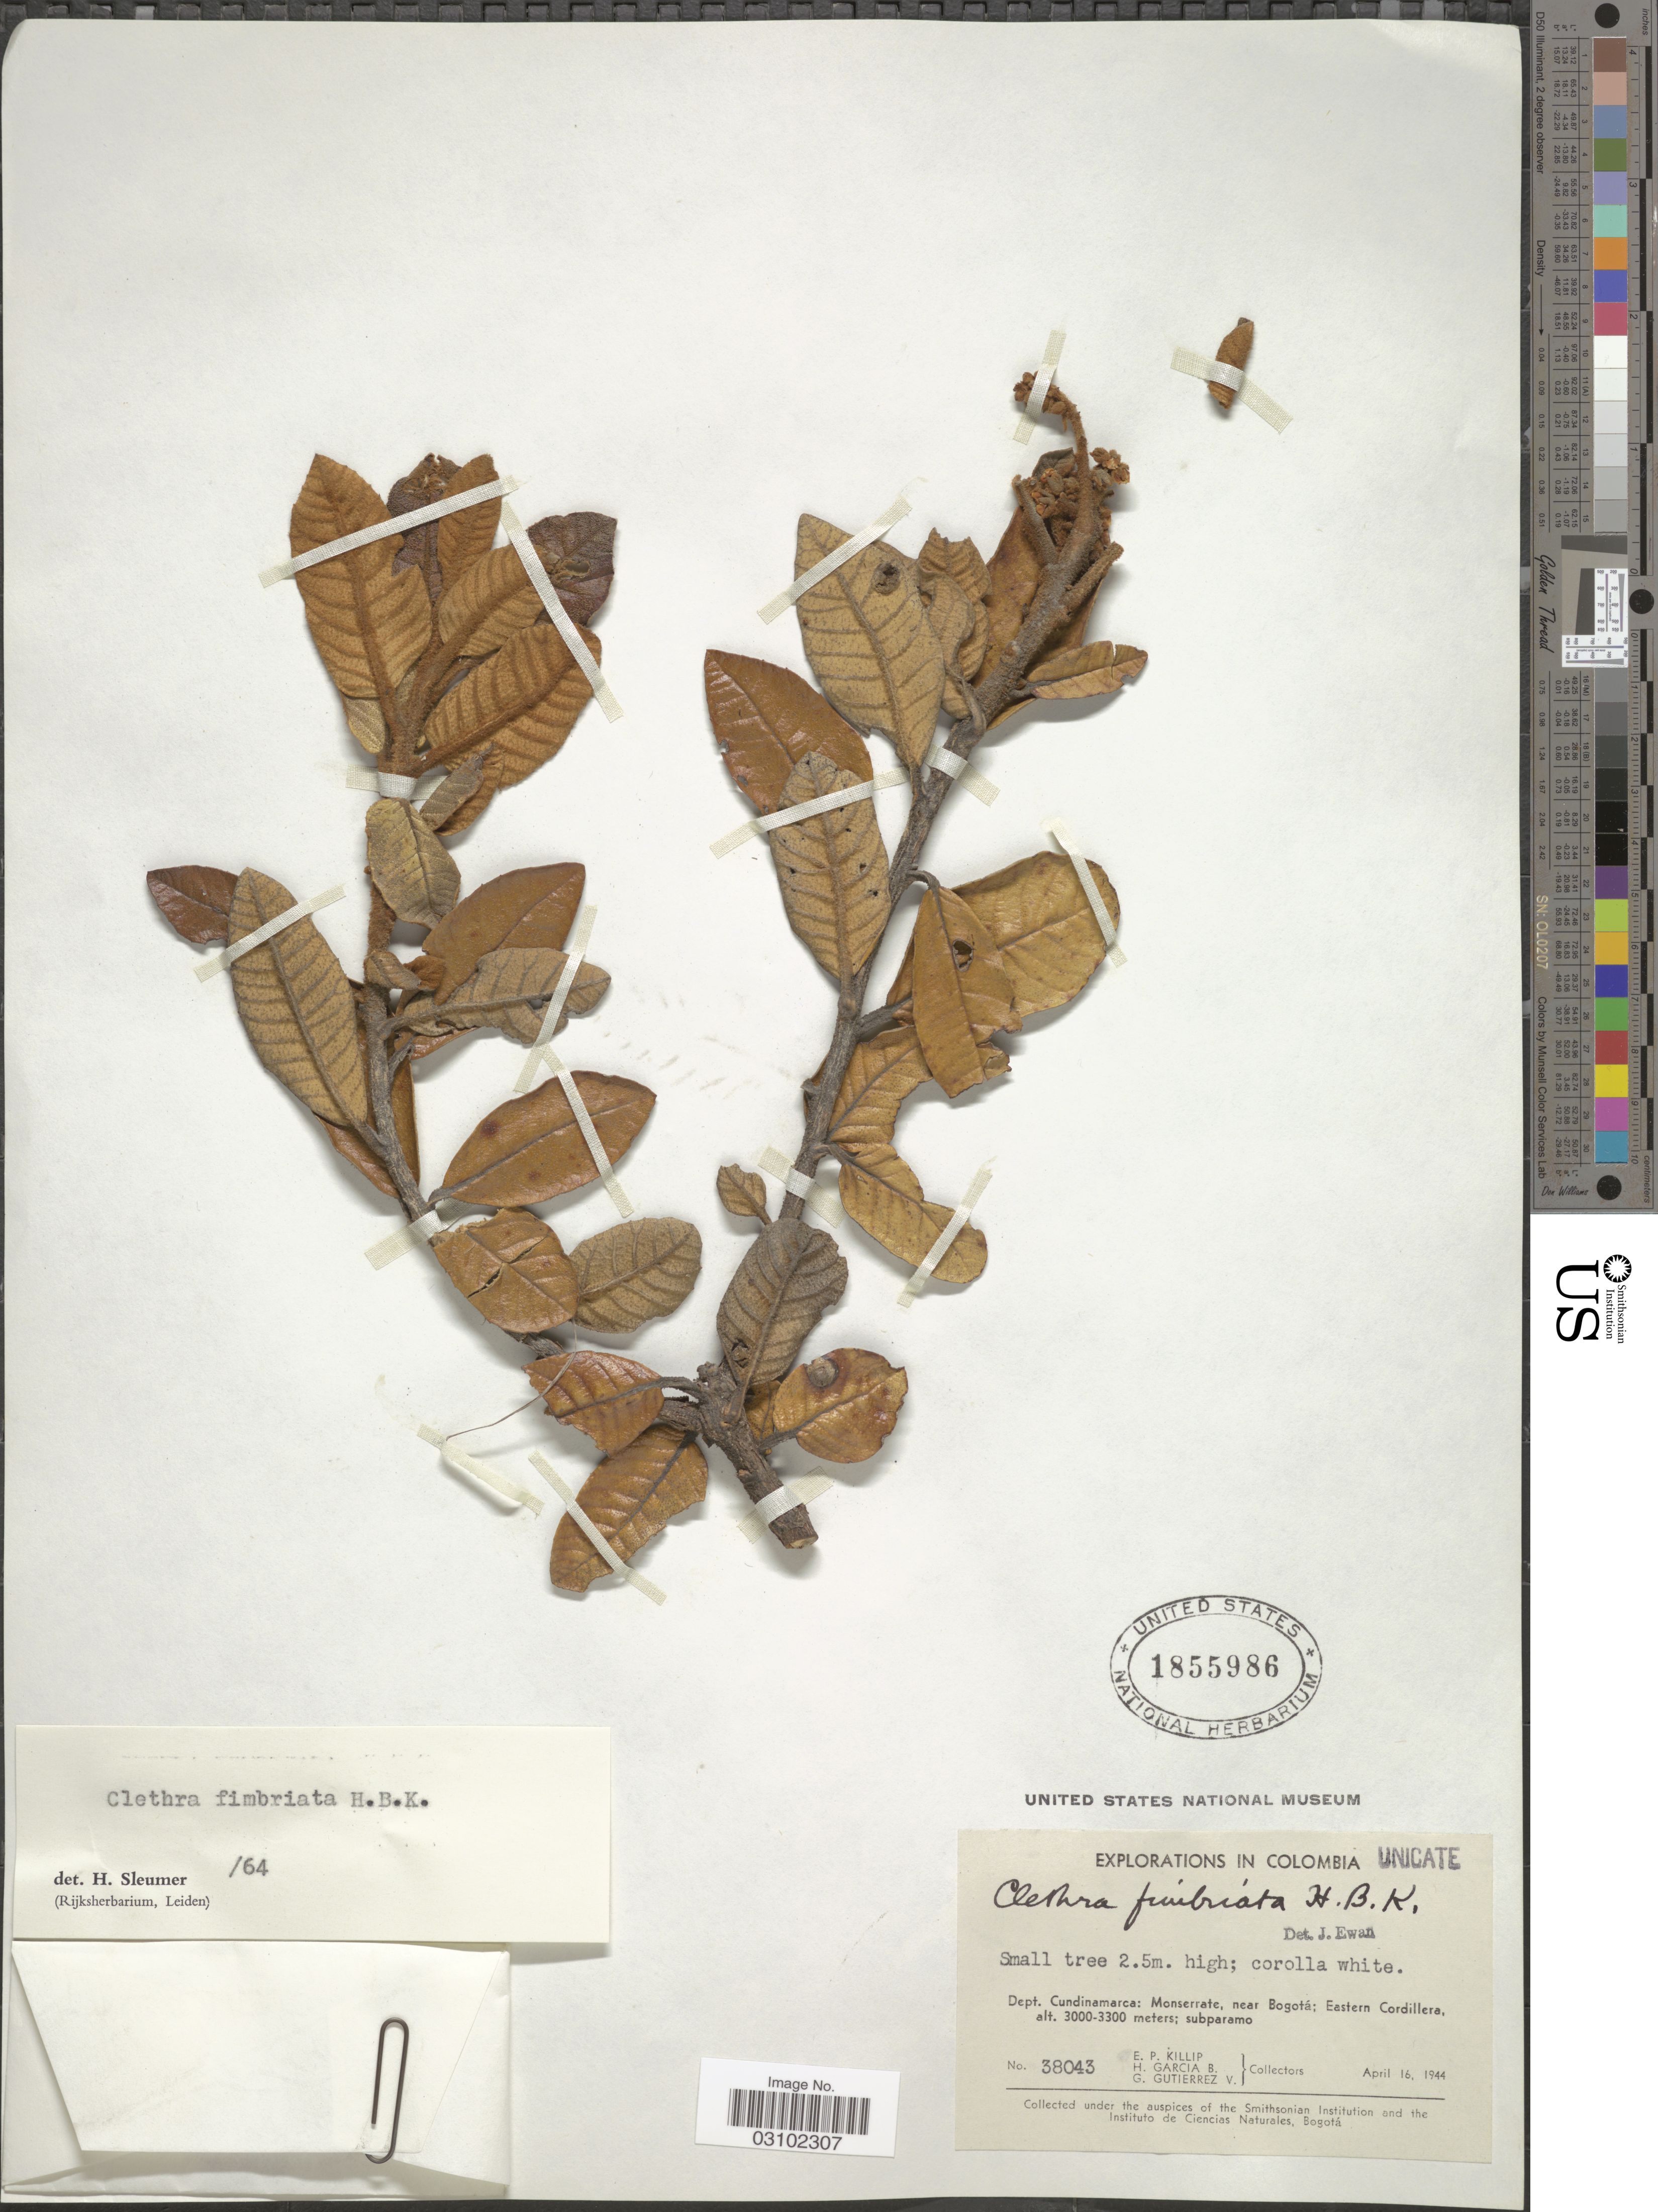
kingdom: Plantae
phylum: Tracheophyta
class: Magnoliopsida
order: Ericales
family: Clethraceae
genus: Clethra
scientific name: Clethra fimbriata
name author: Kunth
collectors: E. P. Killip, H. García B. & G. Gutiérrez V.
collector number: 38043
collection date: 1944-04-16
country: Colombia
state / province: Cundinamarca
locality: Dept. Cundinamarca: Monserrate, near Bogotá: Eastern Cordillera.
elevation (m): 3000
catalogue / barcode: US 1855986